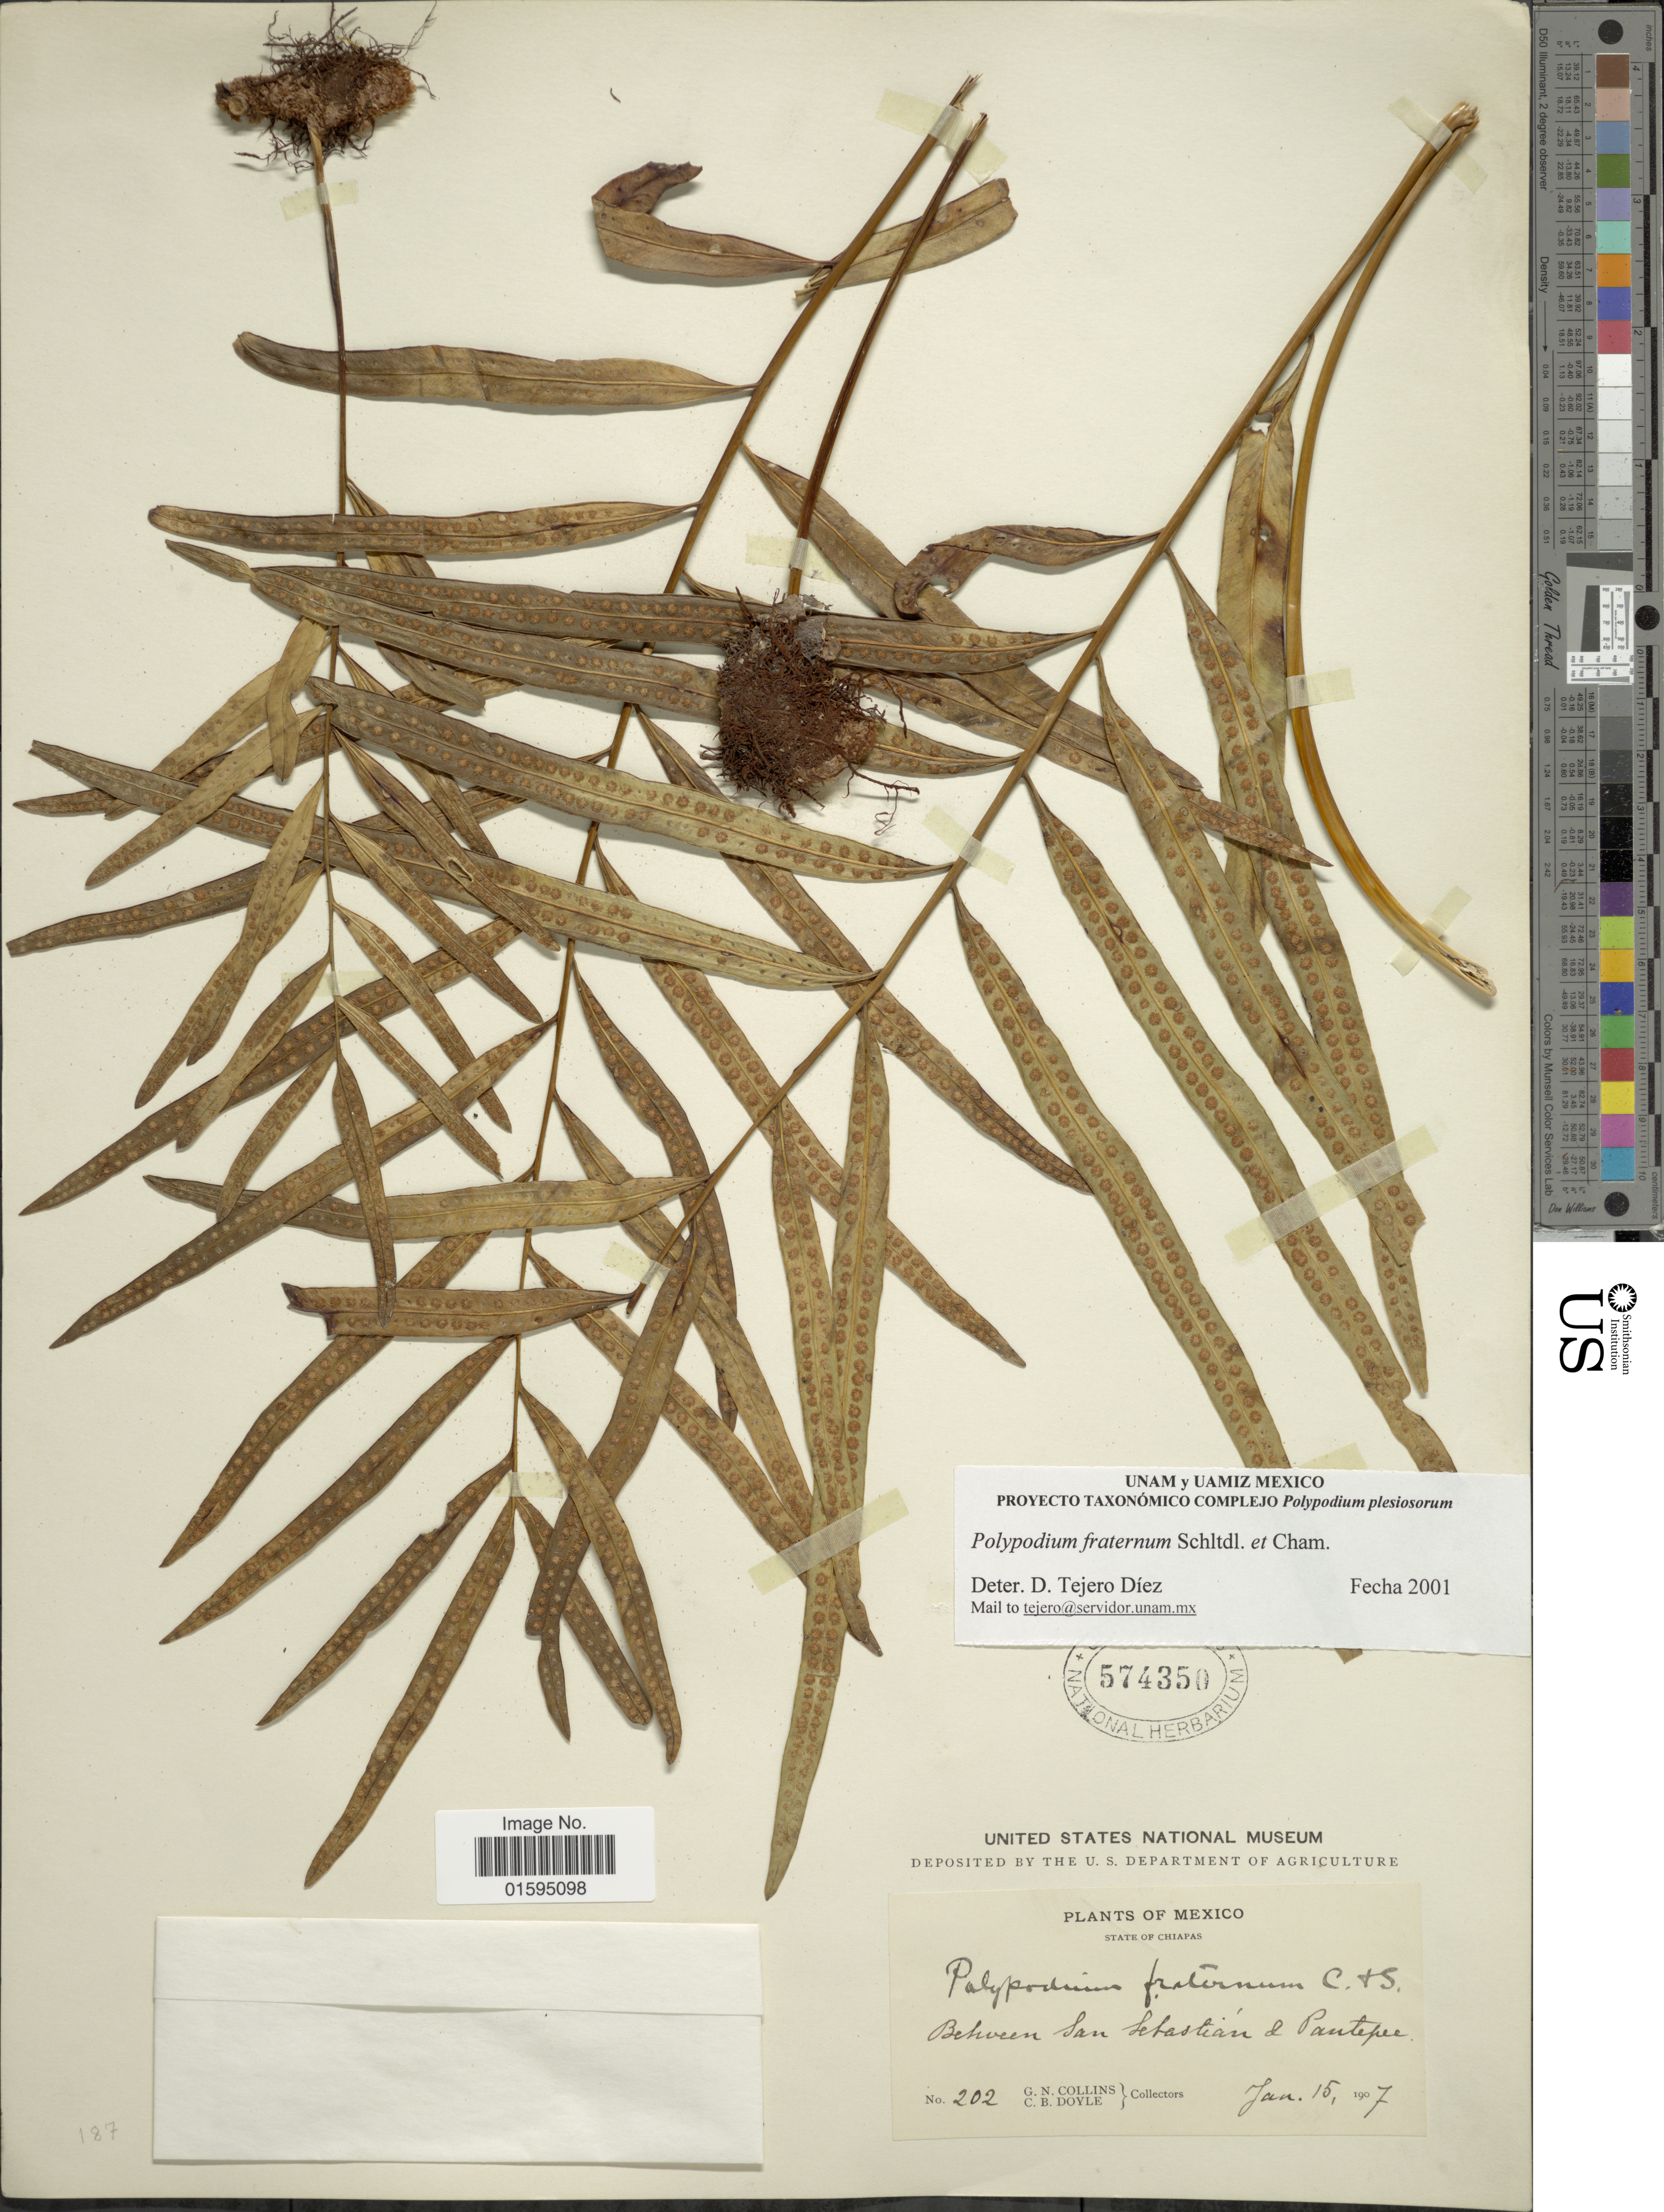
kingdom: Plantae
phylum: Tracheophyta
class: Polypodiopsida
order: Polypodiales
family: Polypodiaceae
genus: Polypodium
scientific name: Polypodium fraternum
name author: Schltdl. & Cham.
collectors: G. Collins & C. Doyle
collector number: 202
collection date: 1907-01-15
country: Mexico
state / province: Chiapas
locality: Between San Sebastián & Pantepec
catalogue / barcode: US 574350